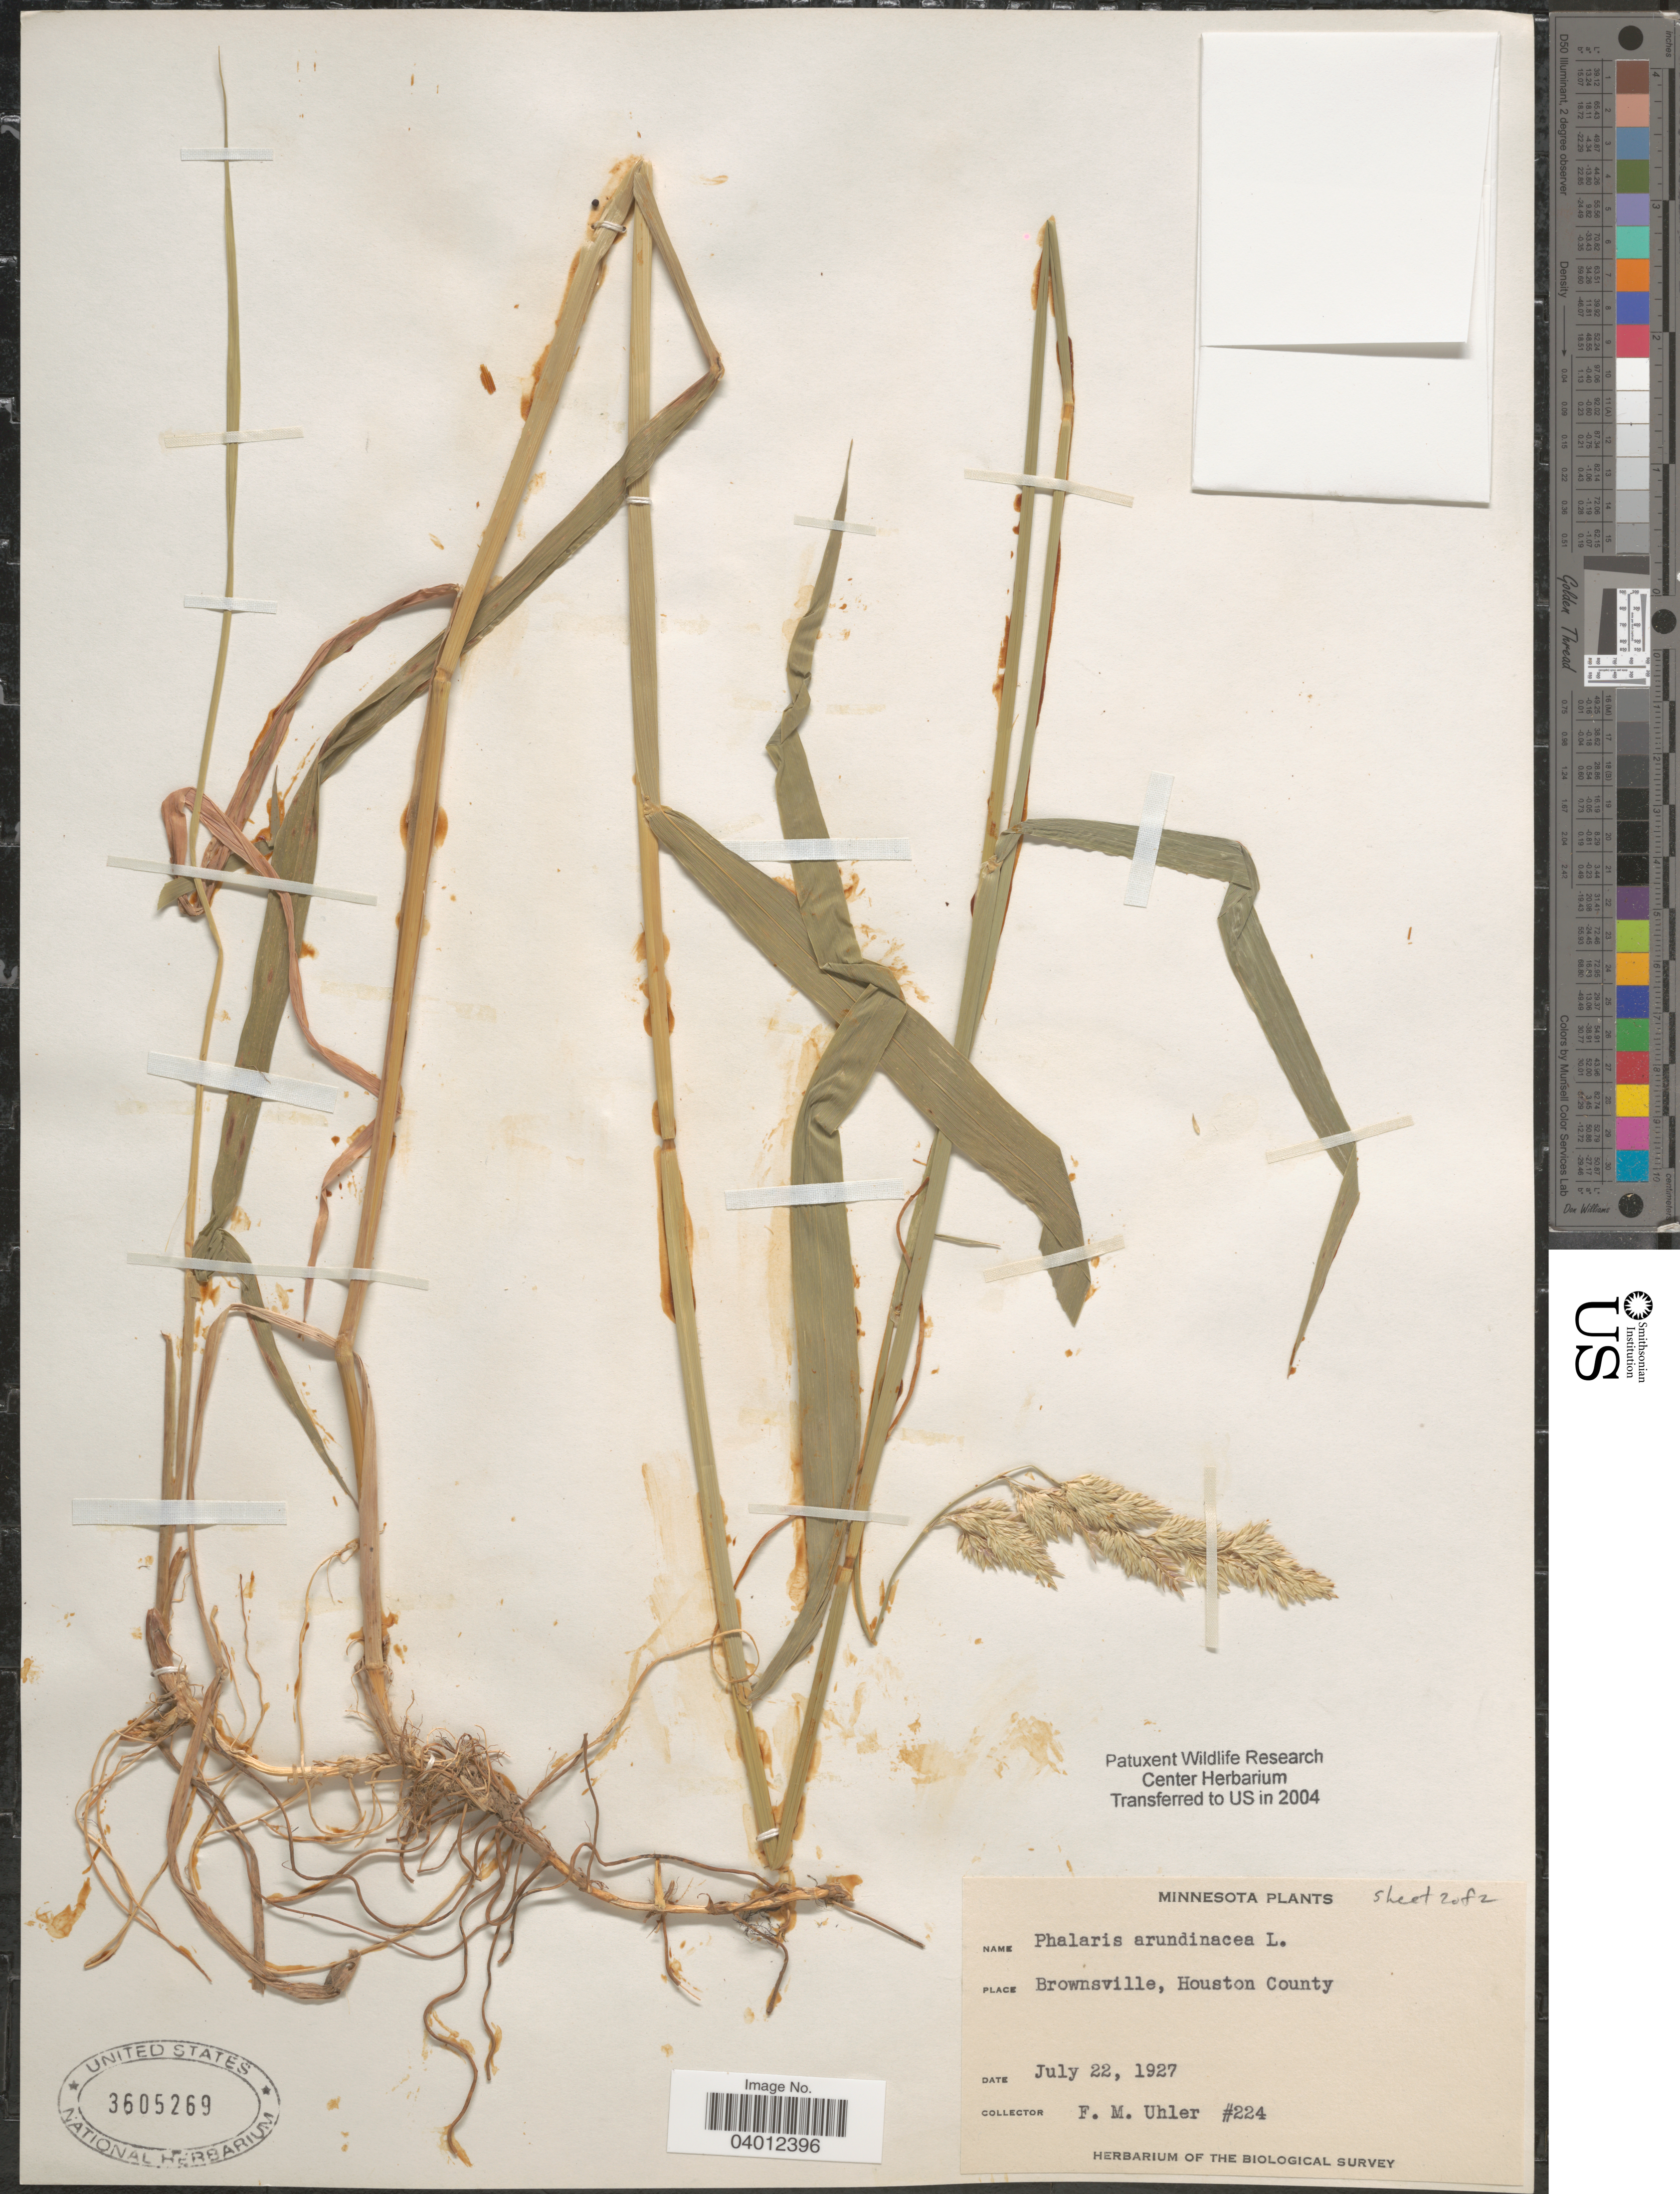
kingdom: Plantae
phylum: Tracheophyta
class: Liliopsida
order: Poales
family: Poaceae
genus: Phalaris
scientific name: Phalaris arundinacea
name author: L.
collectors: F. M. Uhler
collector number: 224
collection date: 1927-07-22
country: United States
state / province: Minnesota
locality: Brownsville, Houston County.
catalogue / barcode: US 3605269